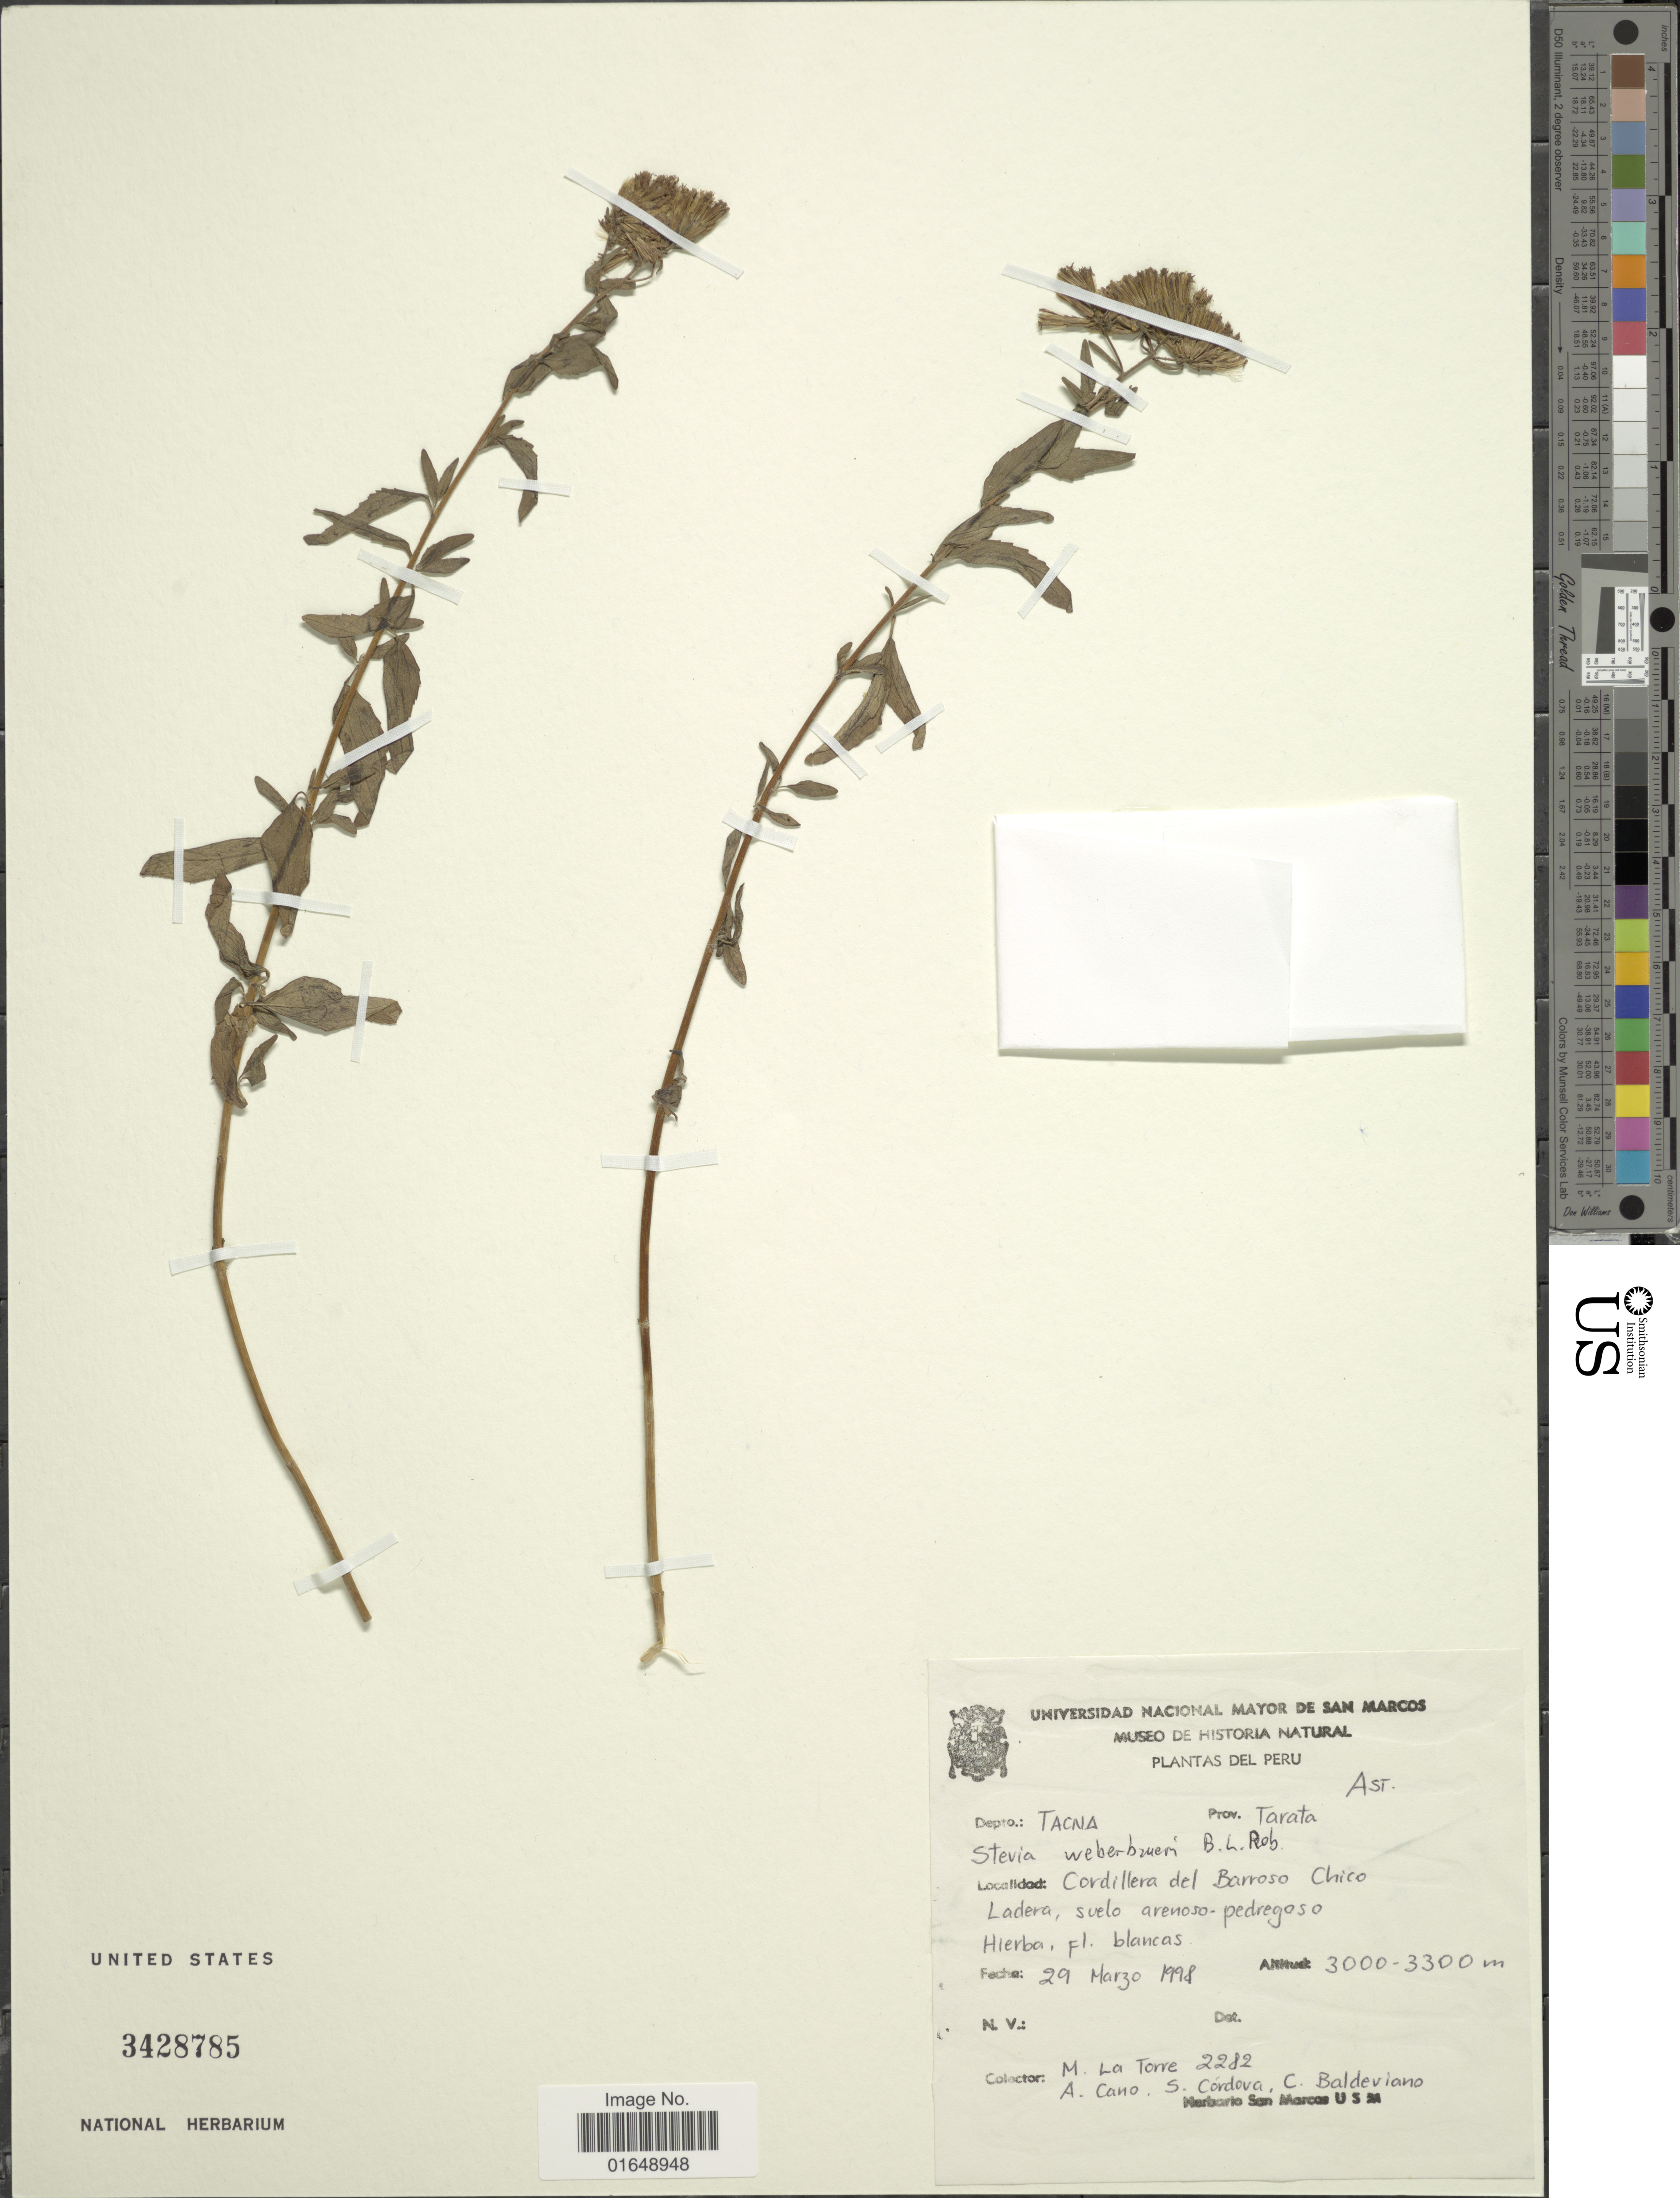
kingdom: Plantae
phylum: Tracheophyta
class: Magnoliopsida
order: Asterales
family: Asteraceae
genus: Stevia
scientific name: Stevia weberbaueri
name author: B.L. Rob.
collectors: M. I. La Torre, A. Cano, S. Cordova & C. Baldeviano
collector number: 2282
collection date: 1998-03-29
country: Peru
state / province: Tacna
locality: Prov. Tarata, Cordillera del Barroso Chico, Ladera, suelo arenoso-pedregoso.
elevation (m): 3000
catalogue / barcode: US 3428785